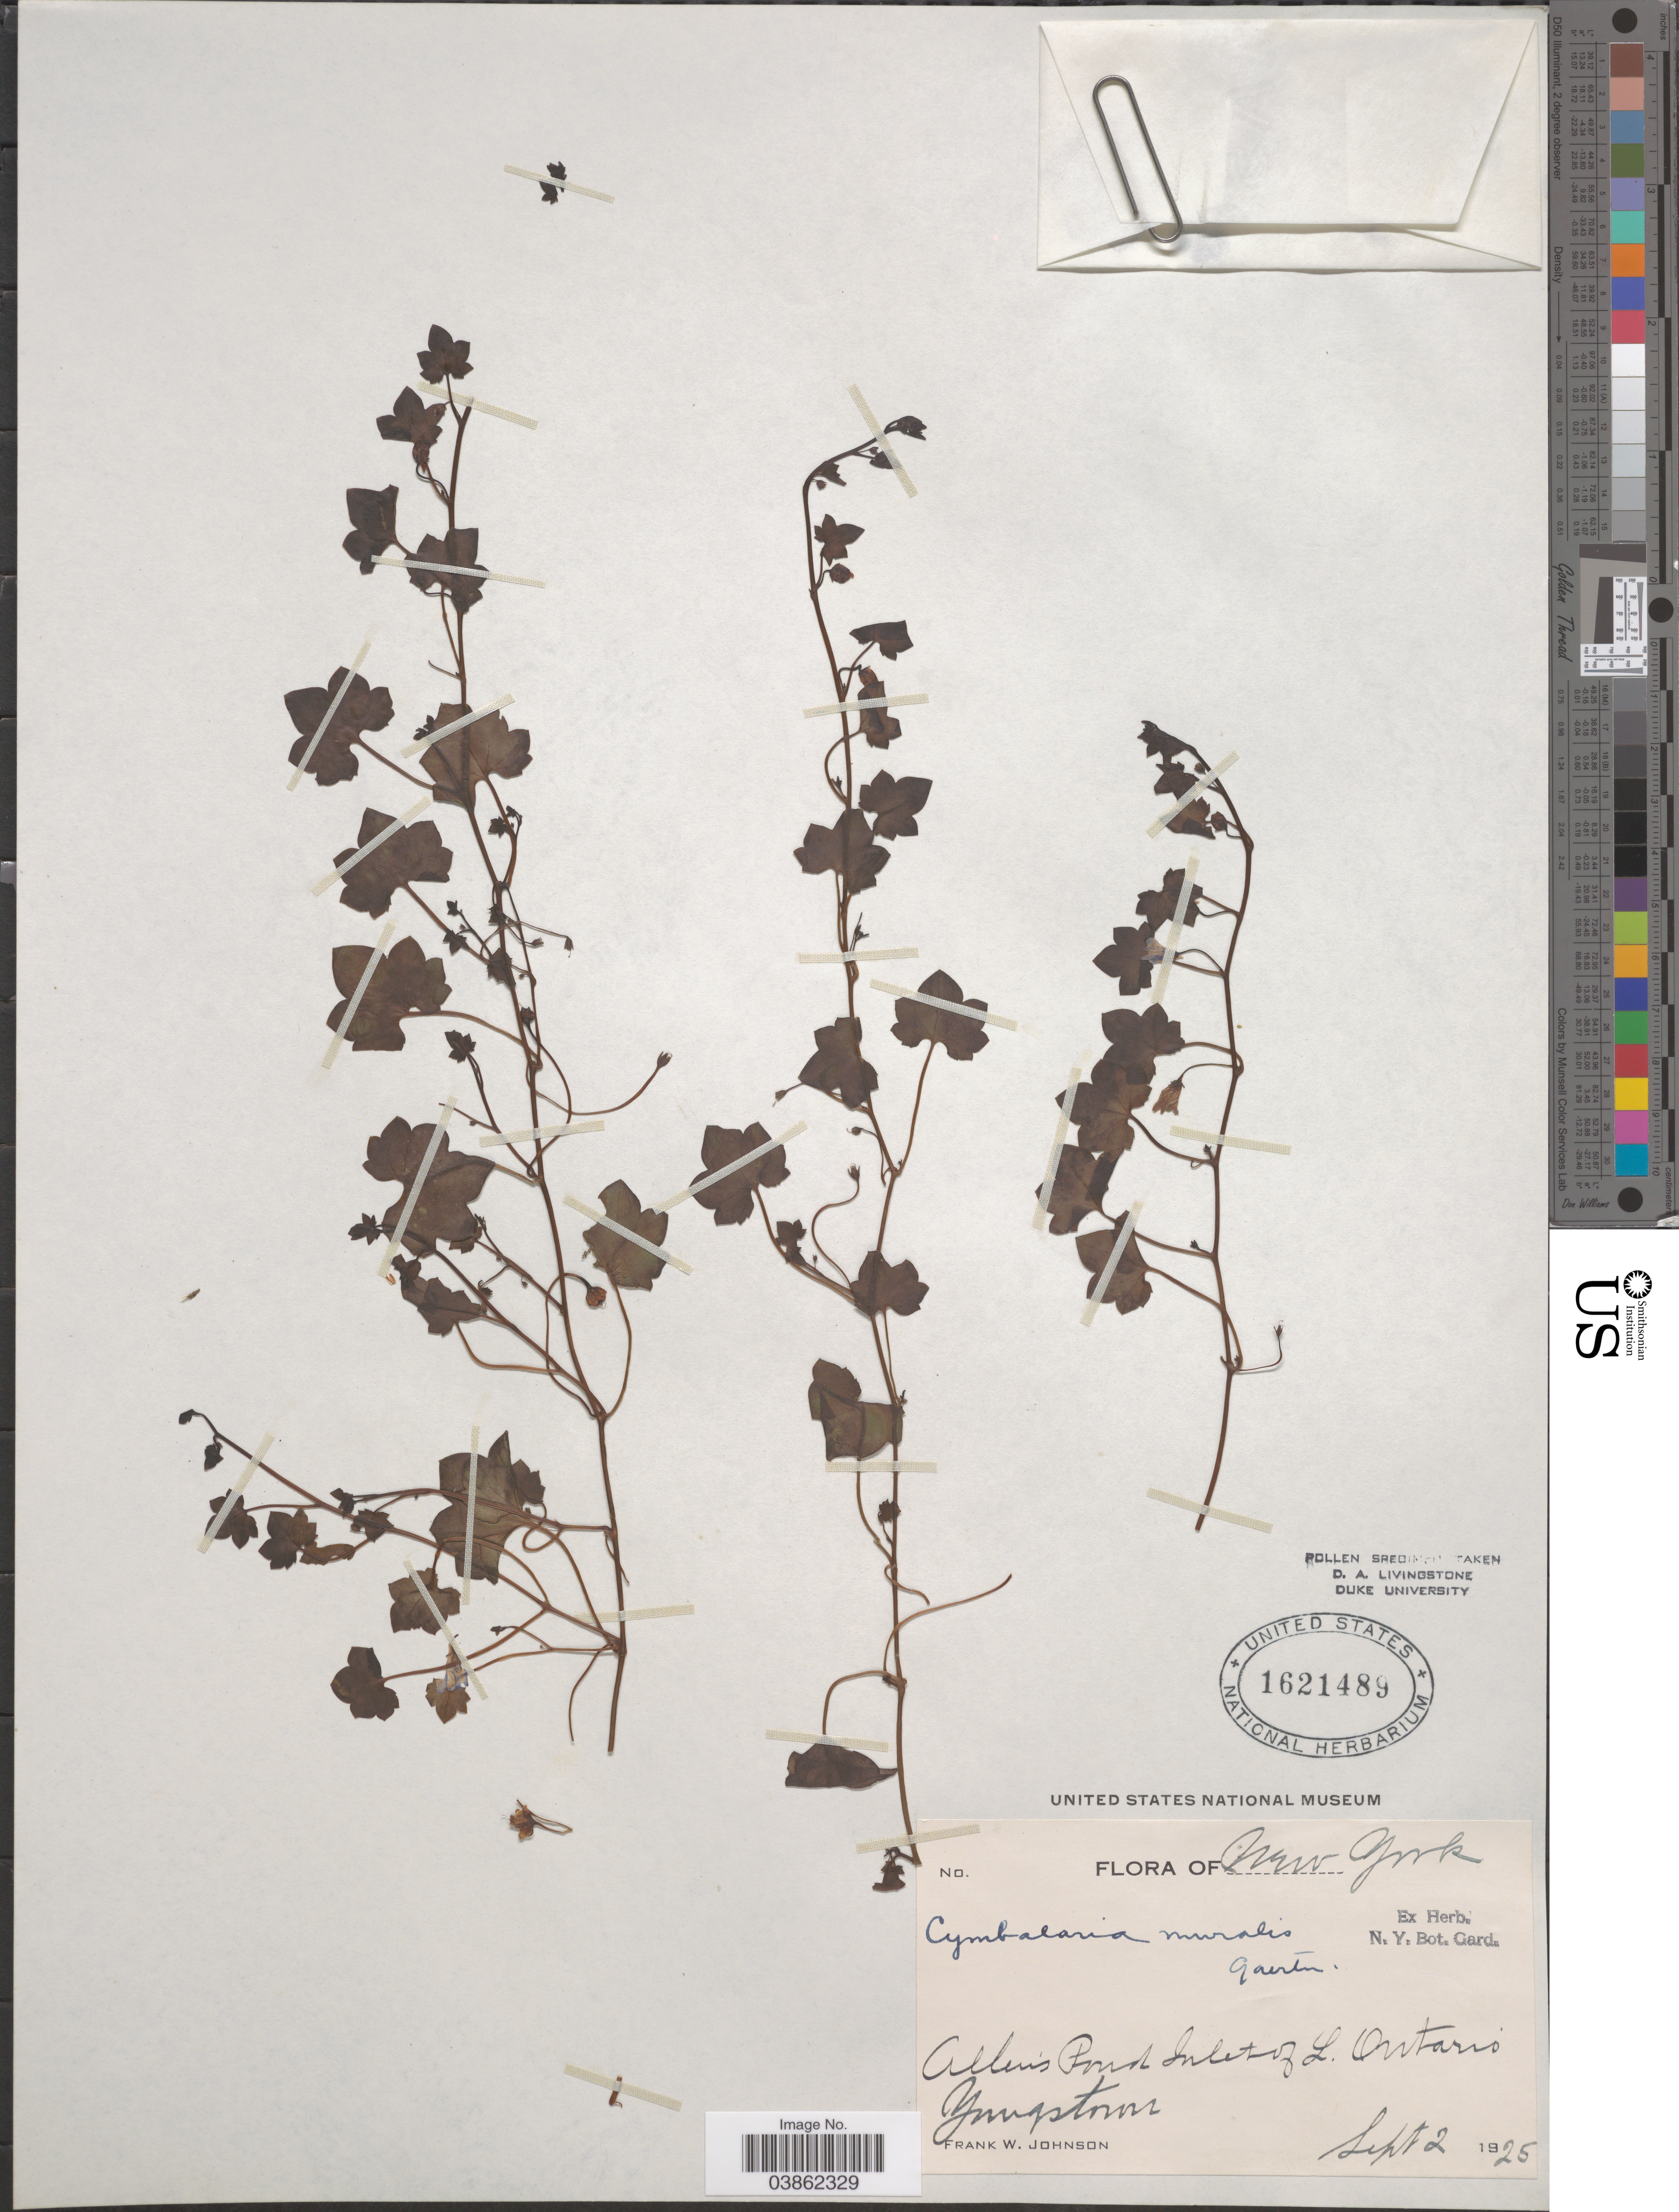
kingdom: Plantae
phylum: Tracheophyta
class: Magnoliopsida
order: Lamiales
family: Plantaginaceae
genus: Cymbalaria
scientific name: Cymbalaria muralis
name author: Gaertn. et al.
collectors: F. W. Johnson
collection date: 1925-09-02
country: United States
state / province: New York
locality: Allen's Pond Inlet of L. Ontario Youngstown.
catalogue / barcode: US 1621489